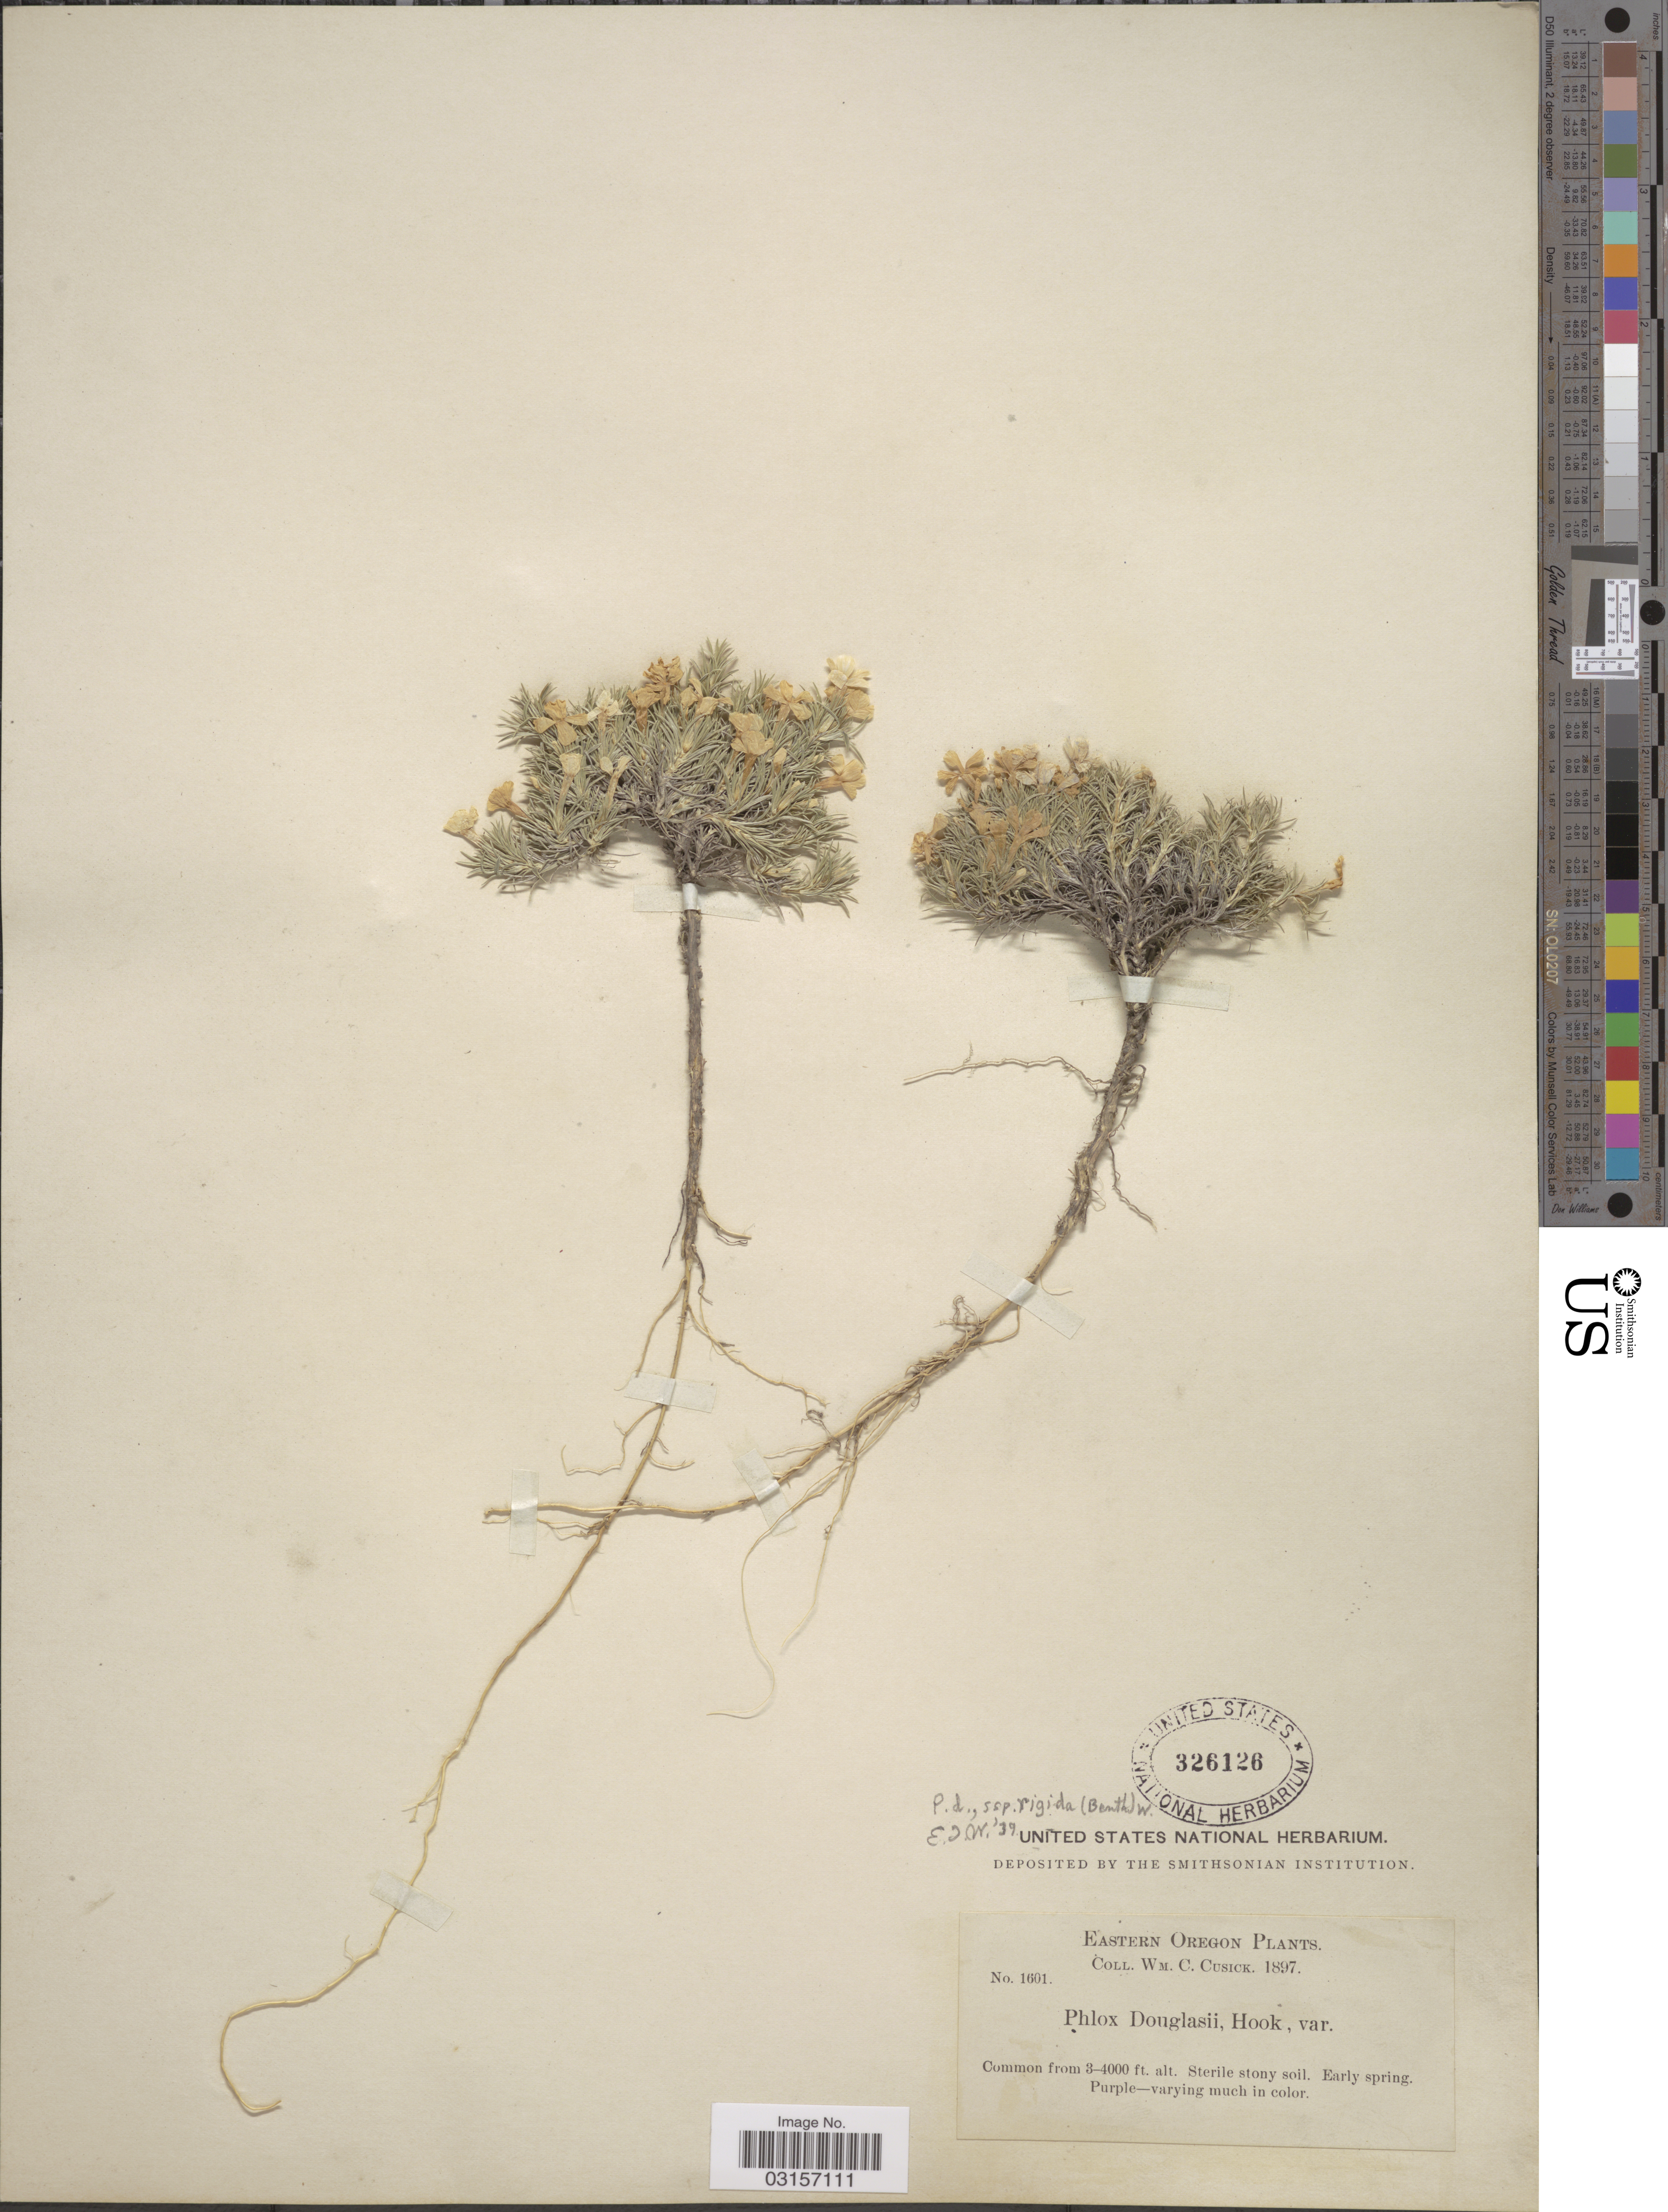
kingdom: Plantae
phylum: Tracheophyta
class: Magnoliopsida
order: Ericales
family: Polemoniaceae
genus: Phlox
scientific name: Phlox caespitosa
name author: Nutt.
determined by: Mayfield, M. H.; Ferguson, C. J.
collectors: W. C. Cusick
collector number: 1601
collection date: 1897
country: United States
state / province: Oregon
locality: Eastern Oregon.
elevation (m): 914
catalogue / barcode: US 326126